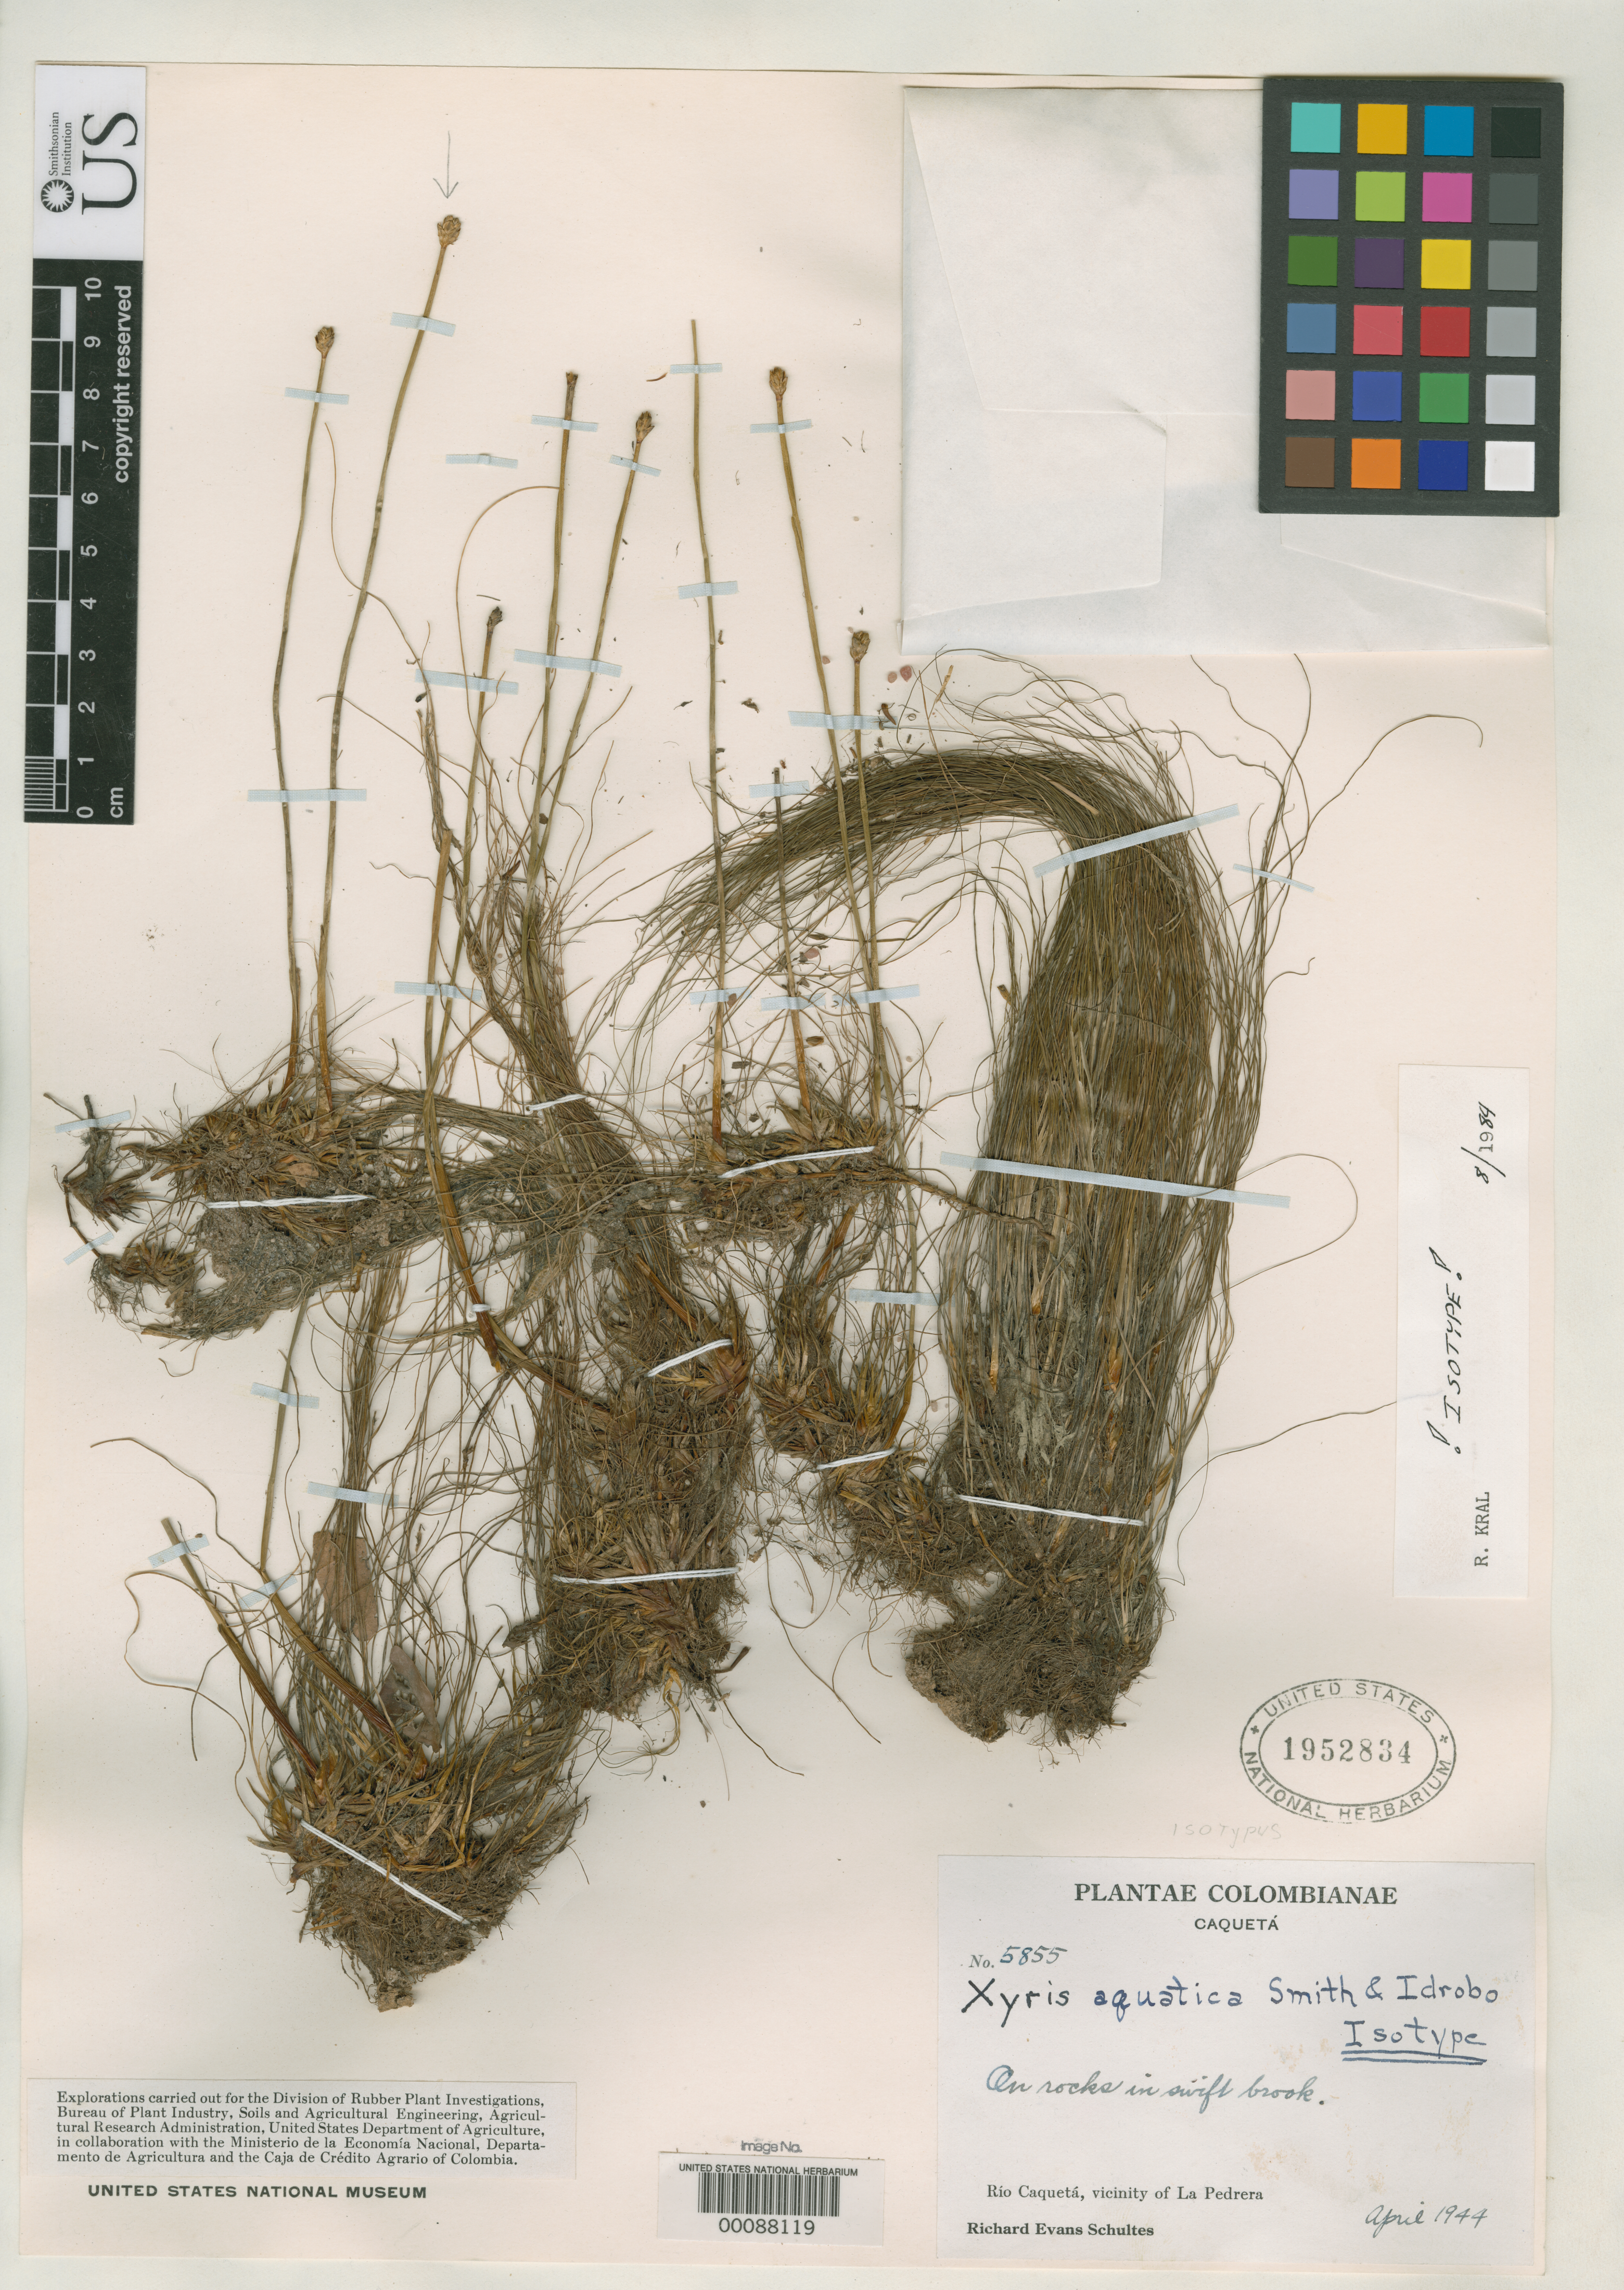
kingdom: Plantae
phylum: Tracheophyta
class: Liliopsida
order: Poales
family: Xyridaceae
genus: Xyris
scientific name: Xyris aquatica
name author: Idrobo & L.B. Sm.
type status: Isotype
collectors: R. E. Schultes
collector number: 5855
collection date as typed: Apr 1944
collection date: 1944-04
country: Colombia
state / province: Amazônas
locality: Rio Caqueta, vicinity of La Pedrera.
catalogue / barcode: US 1952834